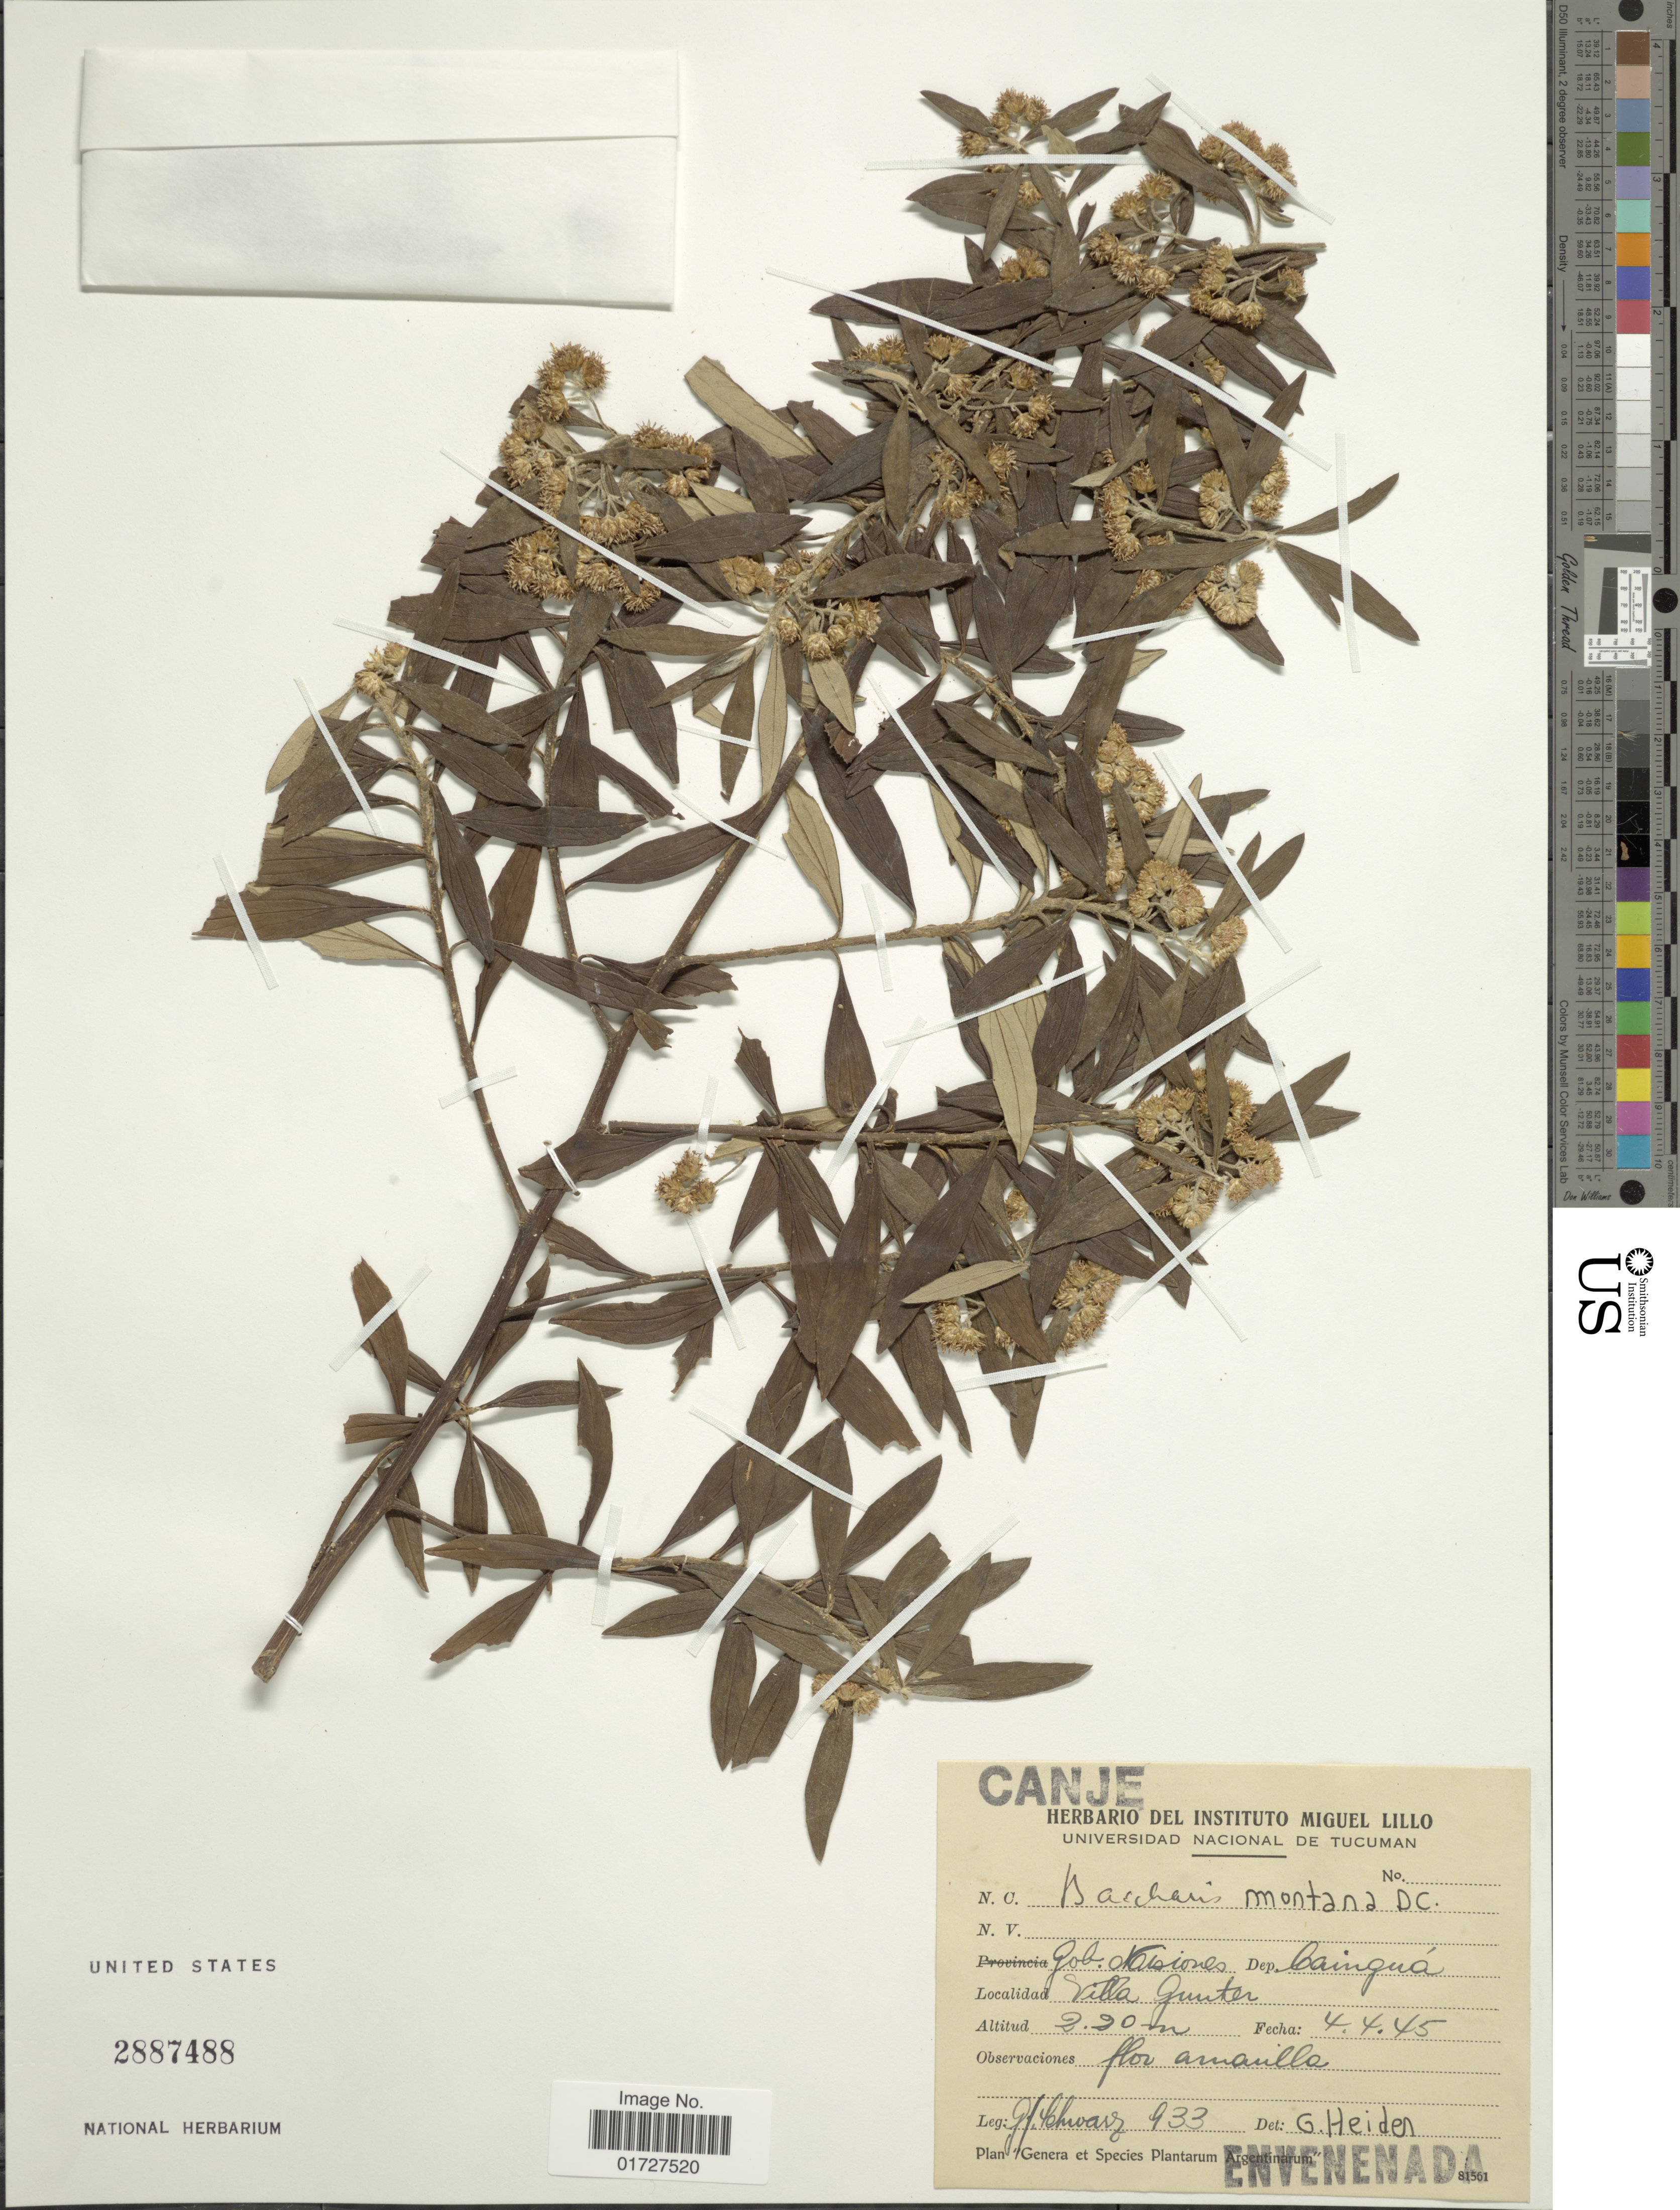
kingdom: Plantae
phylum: Tracheophyta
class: Magnoliopsida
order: Asterales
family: Asteraceae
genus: Baccharis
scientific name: Baccharis montana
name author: DC.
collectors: G. J. Schwarz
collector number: F33*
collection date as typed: Transcribed d/m/y: 4/4/45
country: Argentina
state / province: Misiones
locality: Dep. Caingua, Villa Gunter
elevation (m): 220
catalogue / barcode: US 2887488